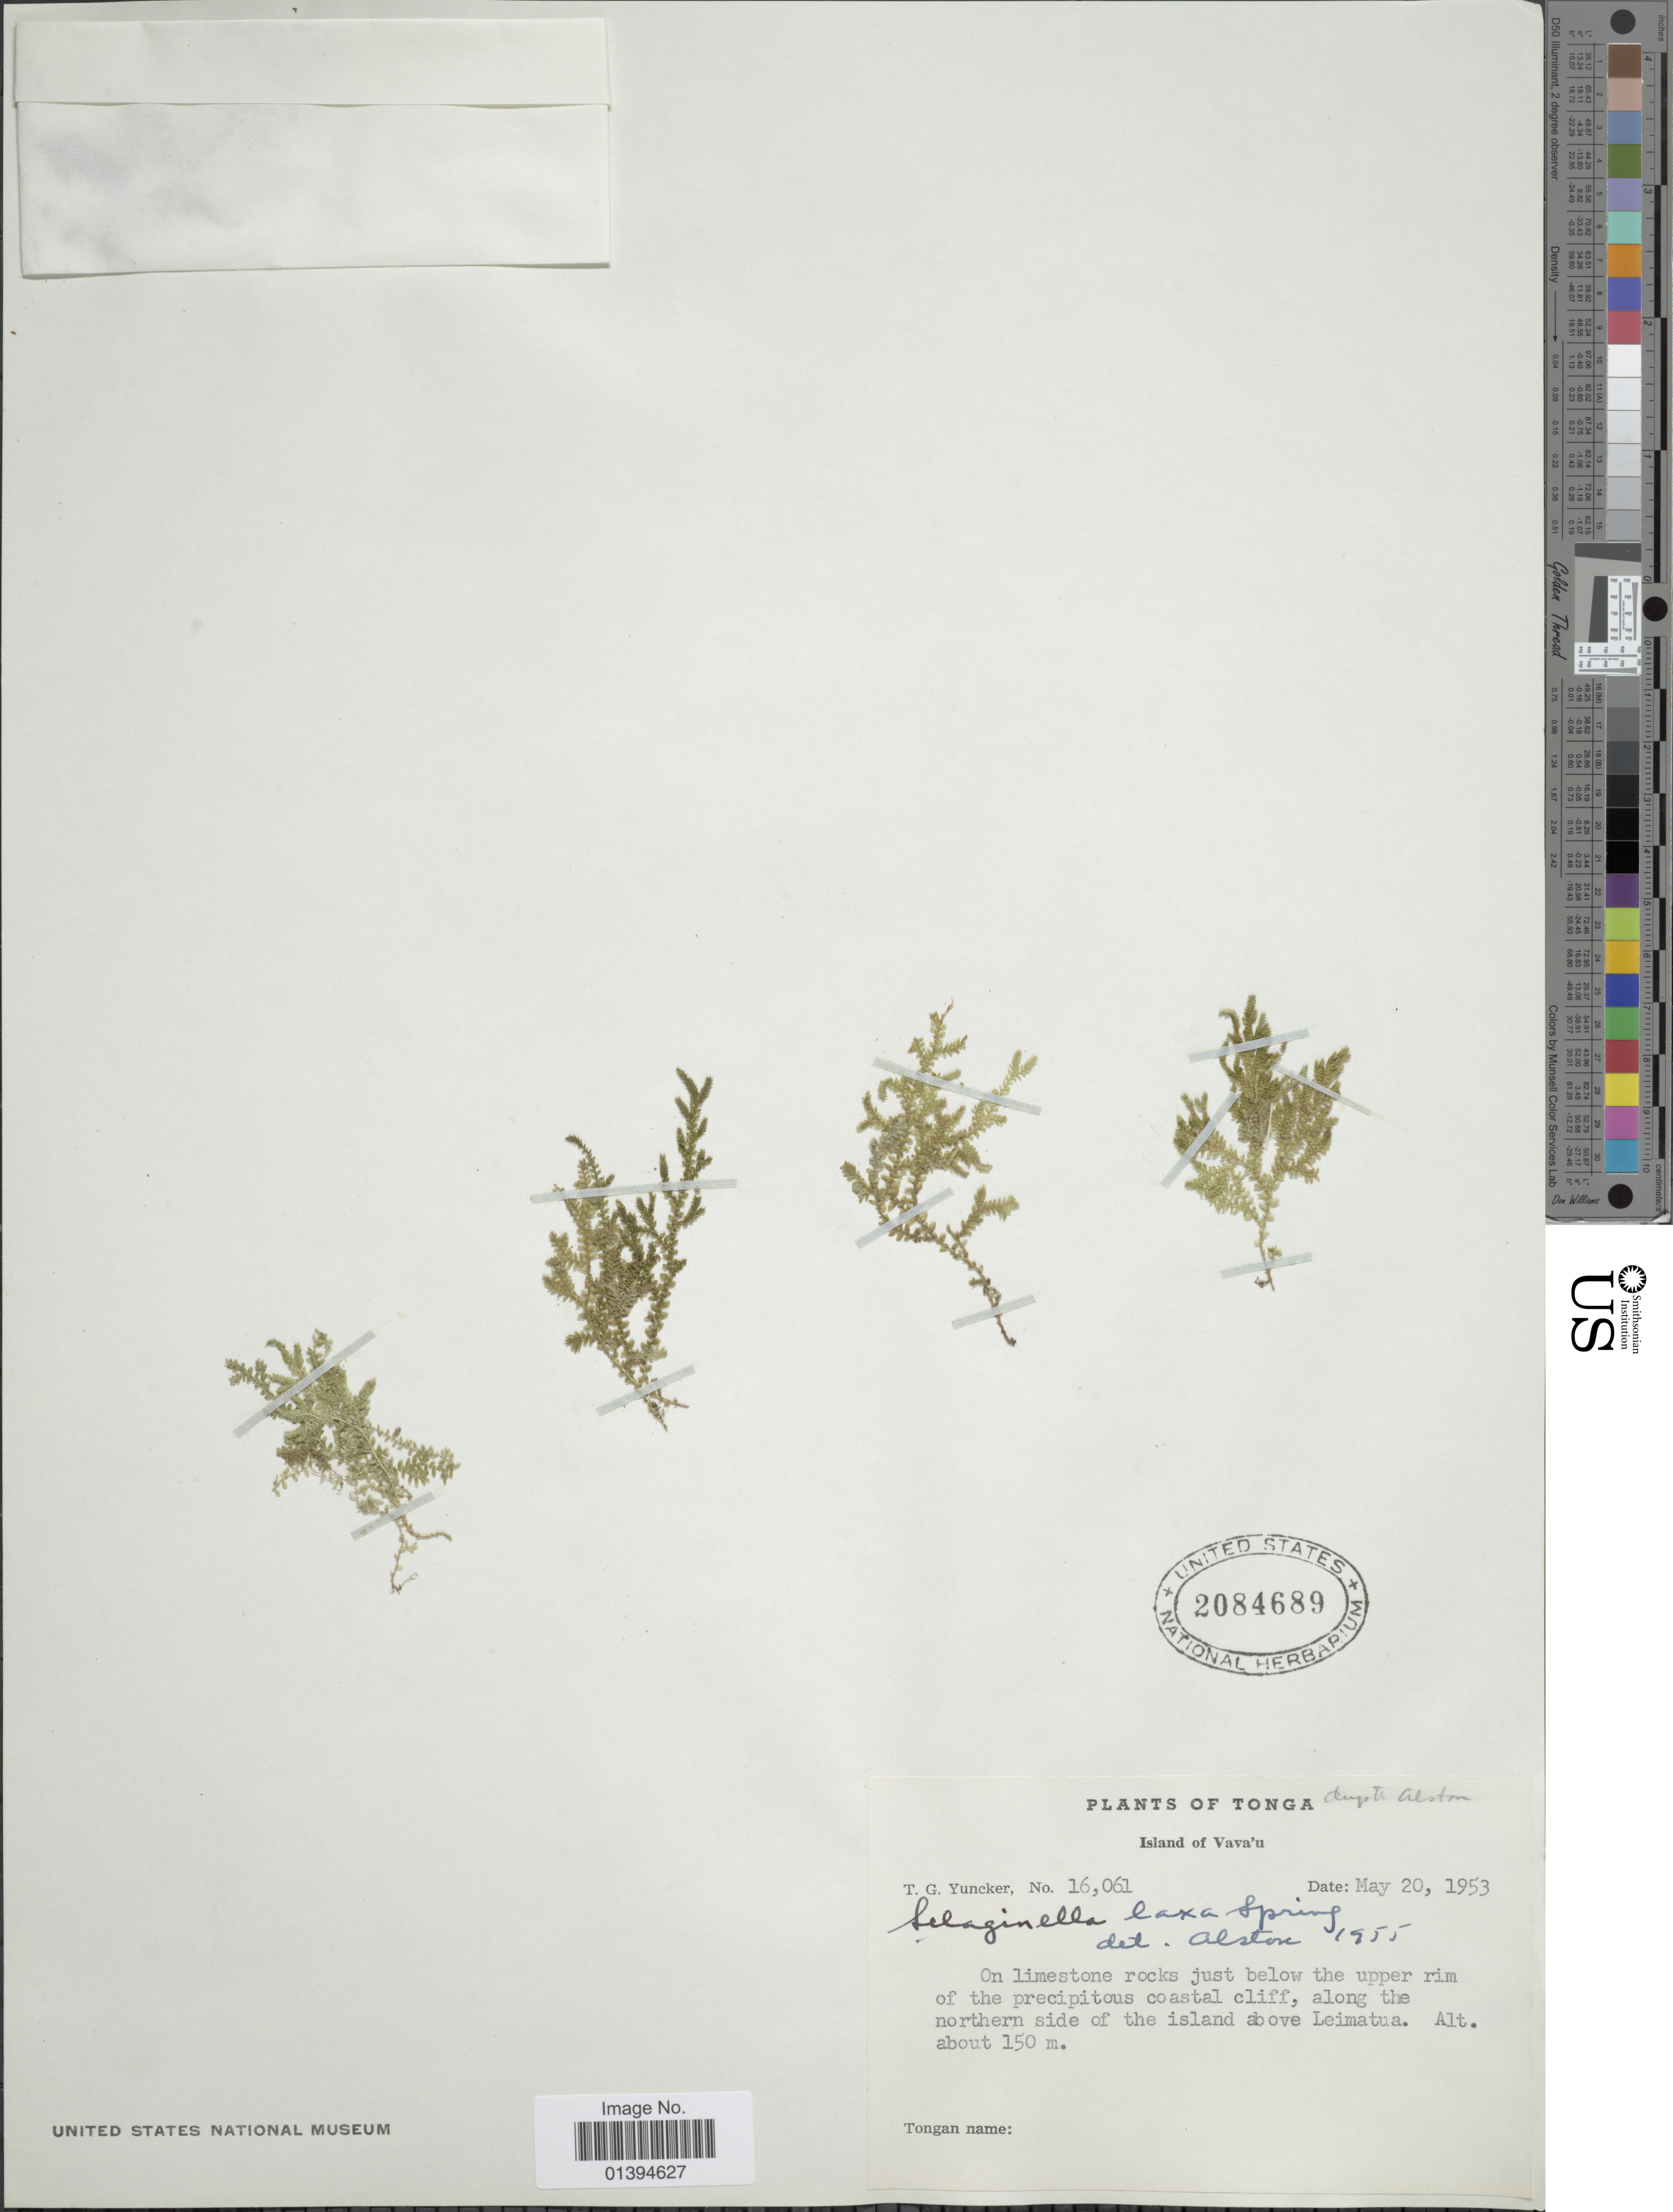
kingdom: Plantae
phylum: Tracheophyta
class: Lycopodiopsida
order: Selaginellales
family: Selaginellaceae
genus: Selaginella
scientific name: Selaginella laxa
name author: Spring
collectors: T. G. Yuncker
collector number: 16061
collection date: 1953-05-20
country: Tonga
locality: Island of Vava'u, along the northern side of the island above Leimatua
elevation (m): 150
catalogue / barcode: US 2084689